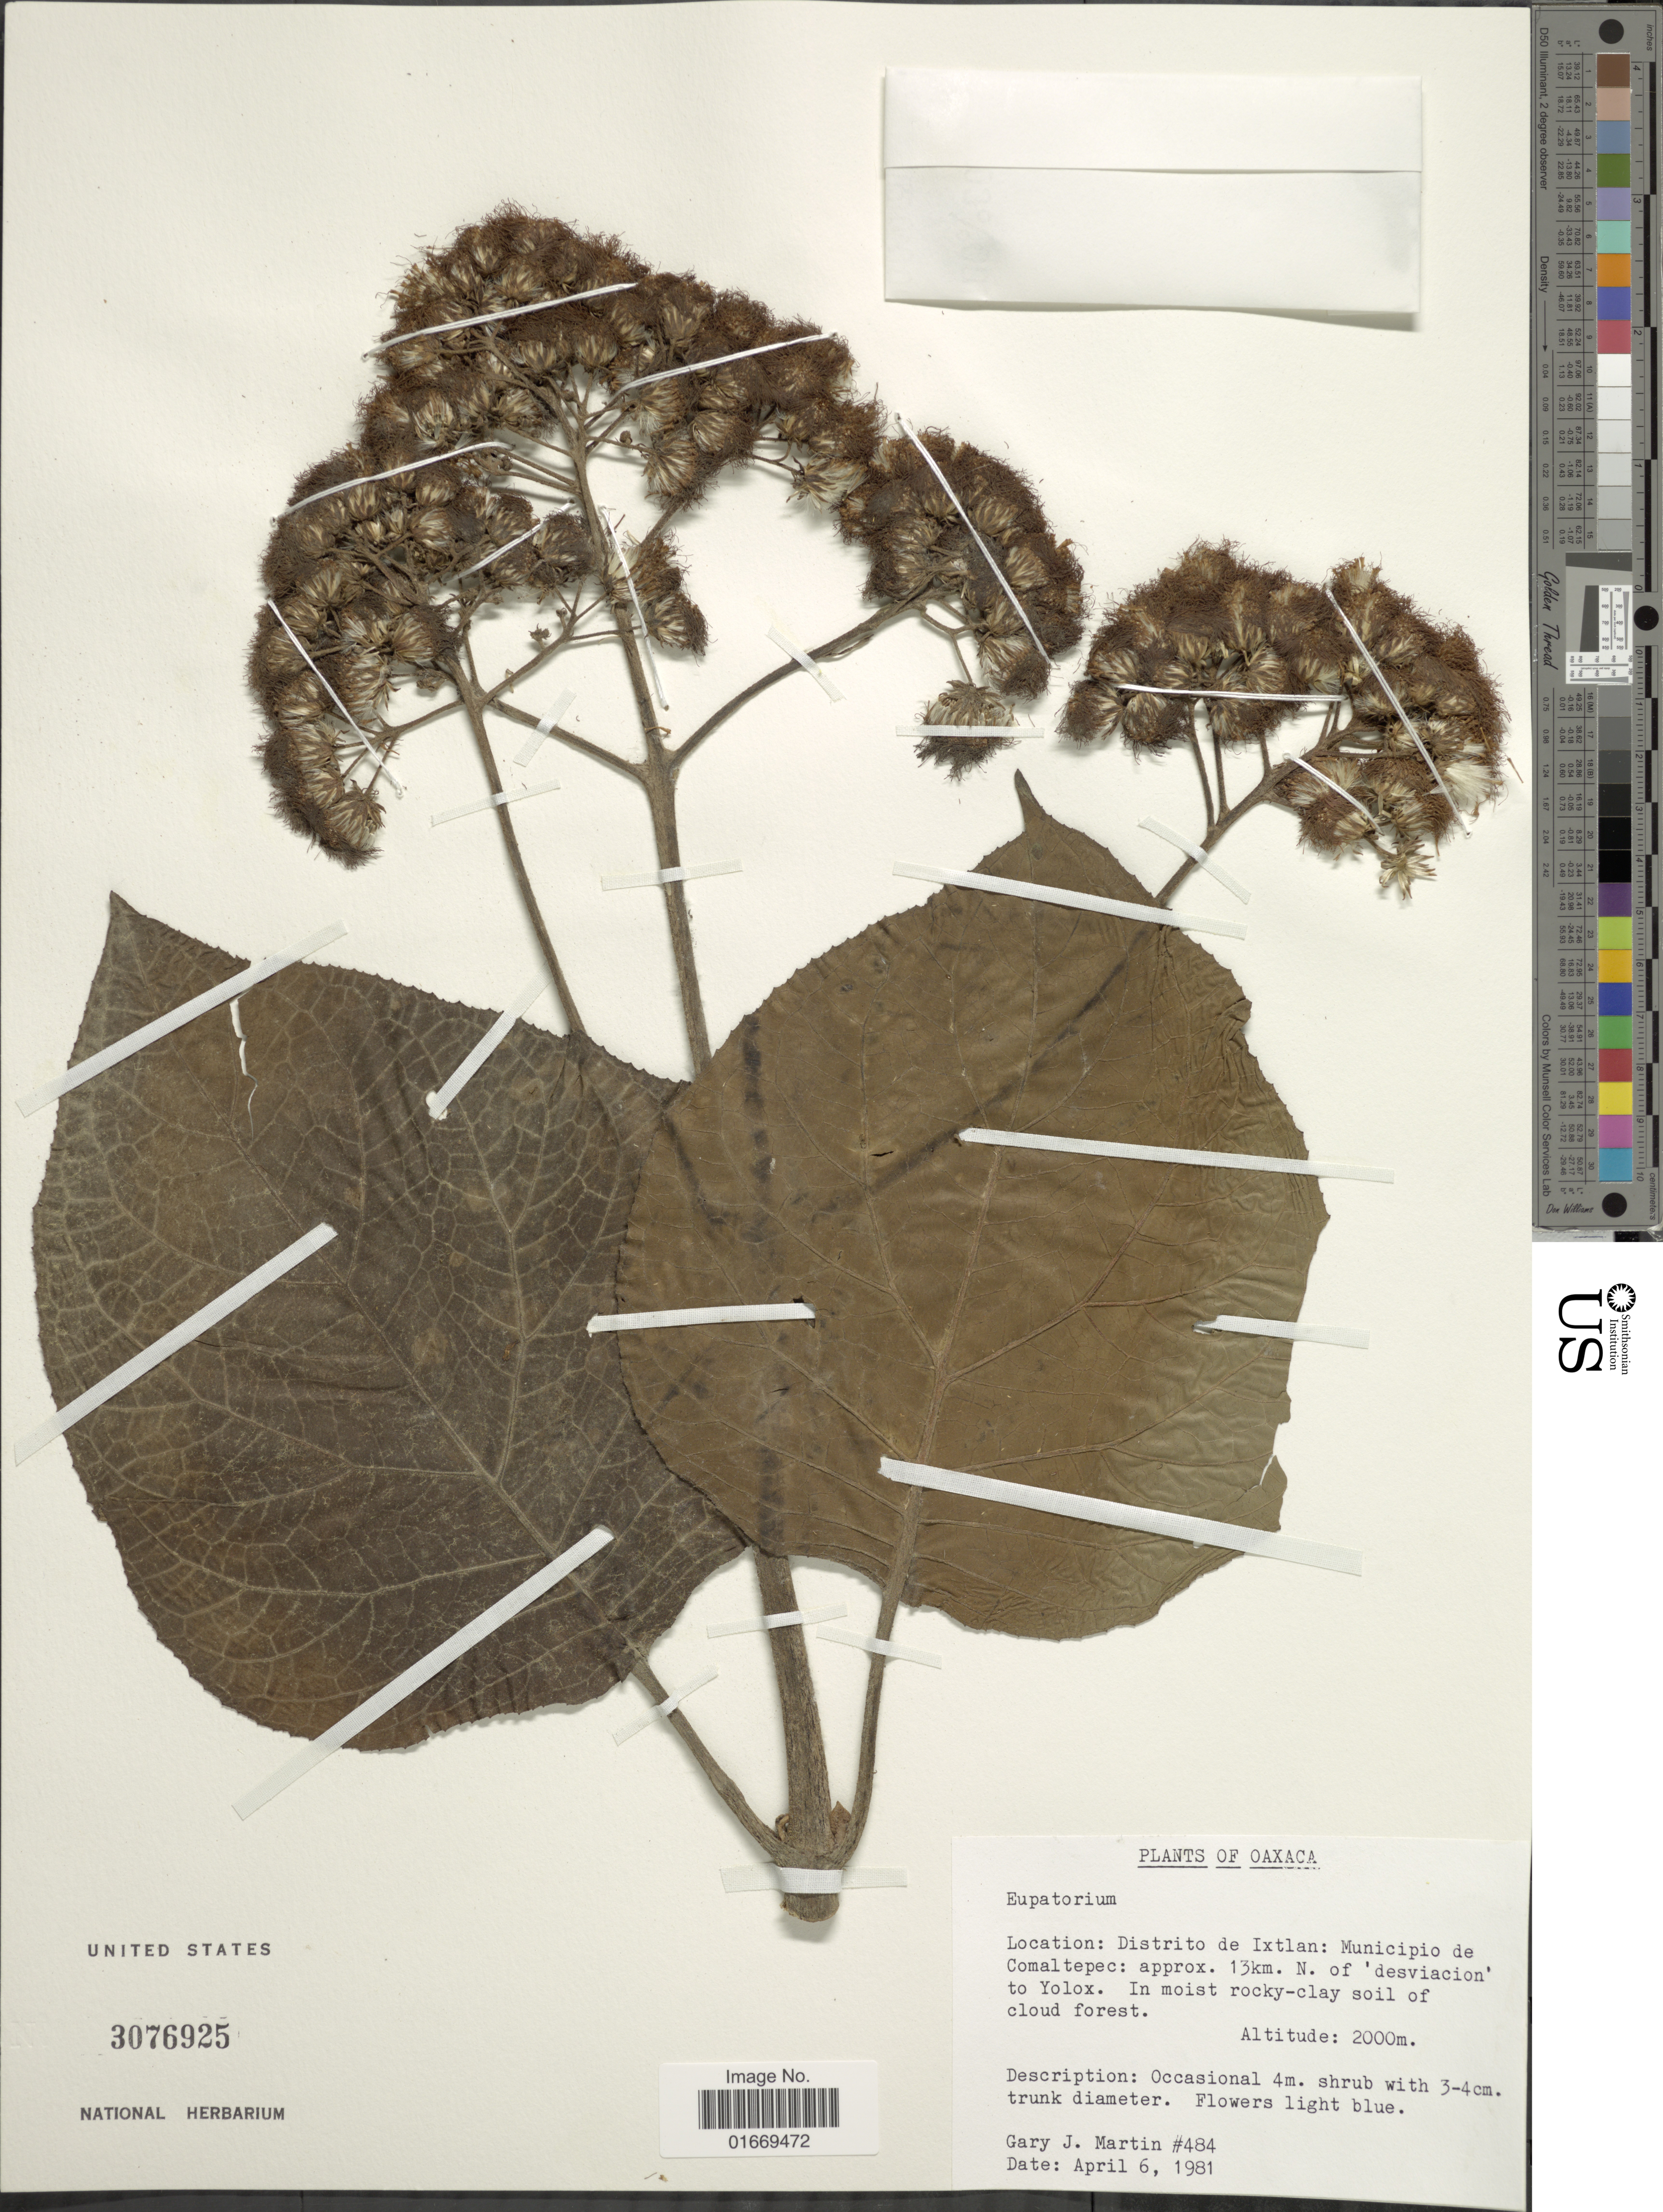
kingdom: Plantae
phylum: Tracheophyta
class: Magnoliopsida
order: Asterales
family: Asteraceae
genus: Bartlettina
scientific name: Bartlettina sordida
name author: (Less.) R.M. King & H. Rob.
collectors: G. J. Martin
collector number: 484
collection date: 1981-04-06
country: Mexico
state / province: Oaxaca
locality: Distrito de Ixtlan: Municipio de Comaltepec: approx. 13km N. of 'desviacion' to Yolox. In moist rocky-clay soil of cloud forest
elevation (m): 2000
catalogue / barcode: US 3076925